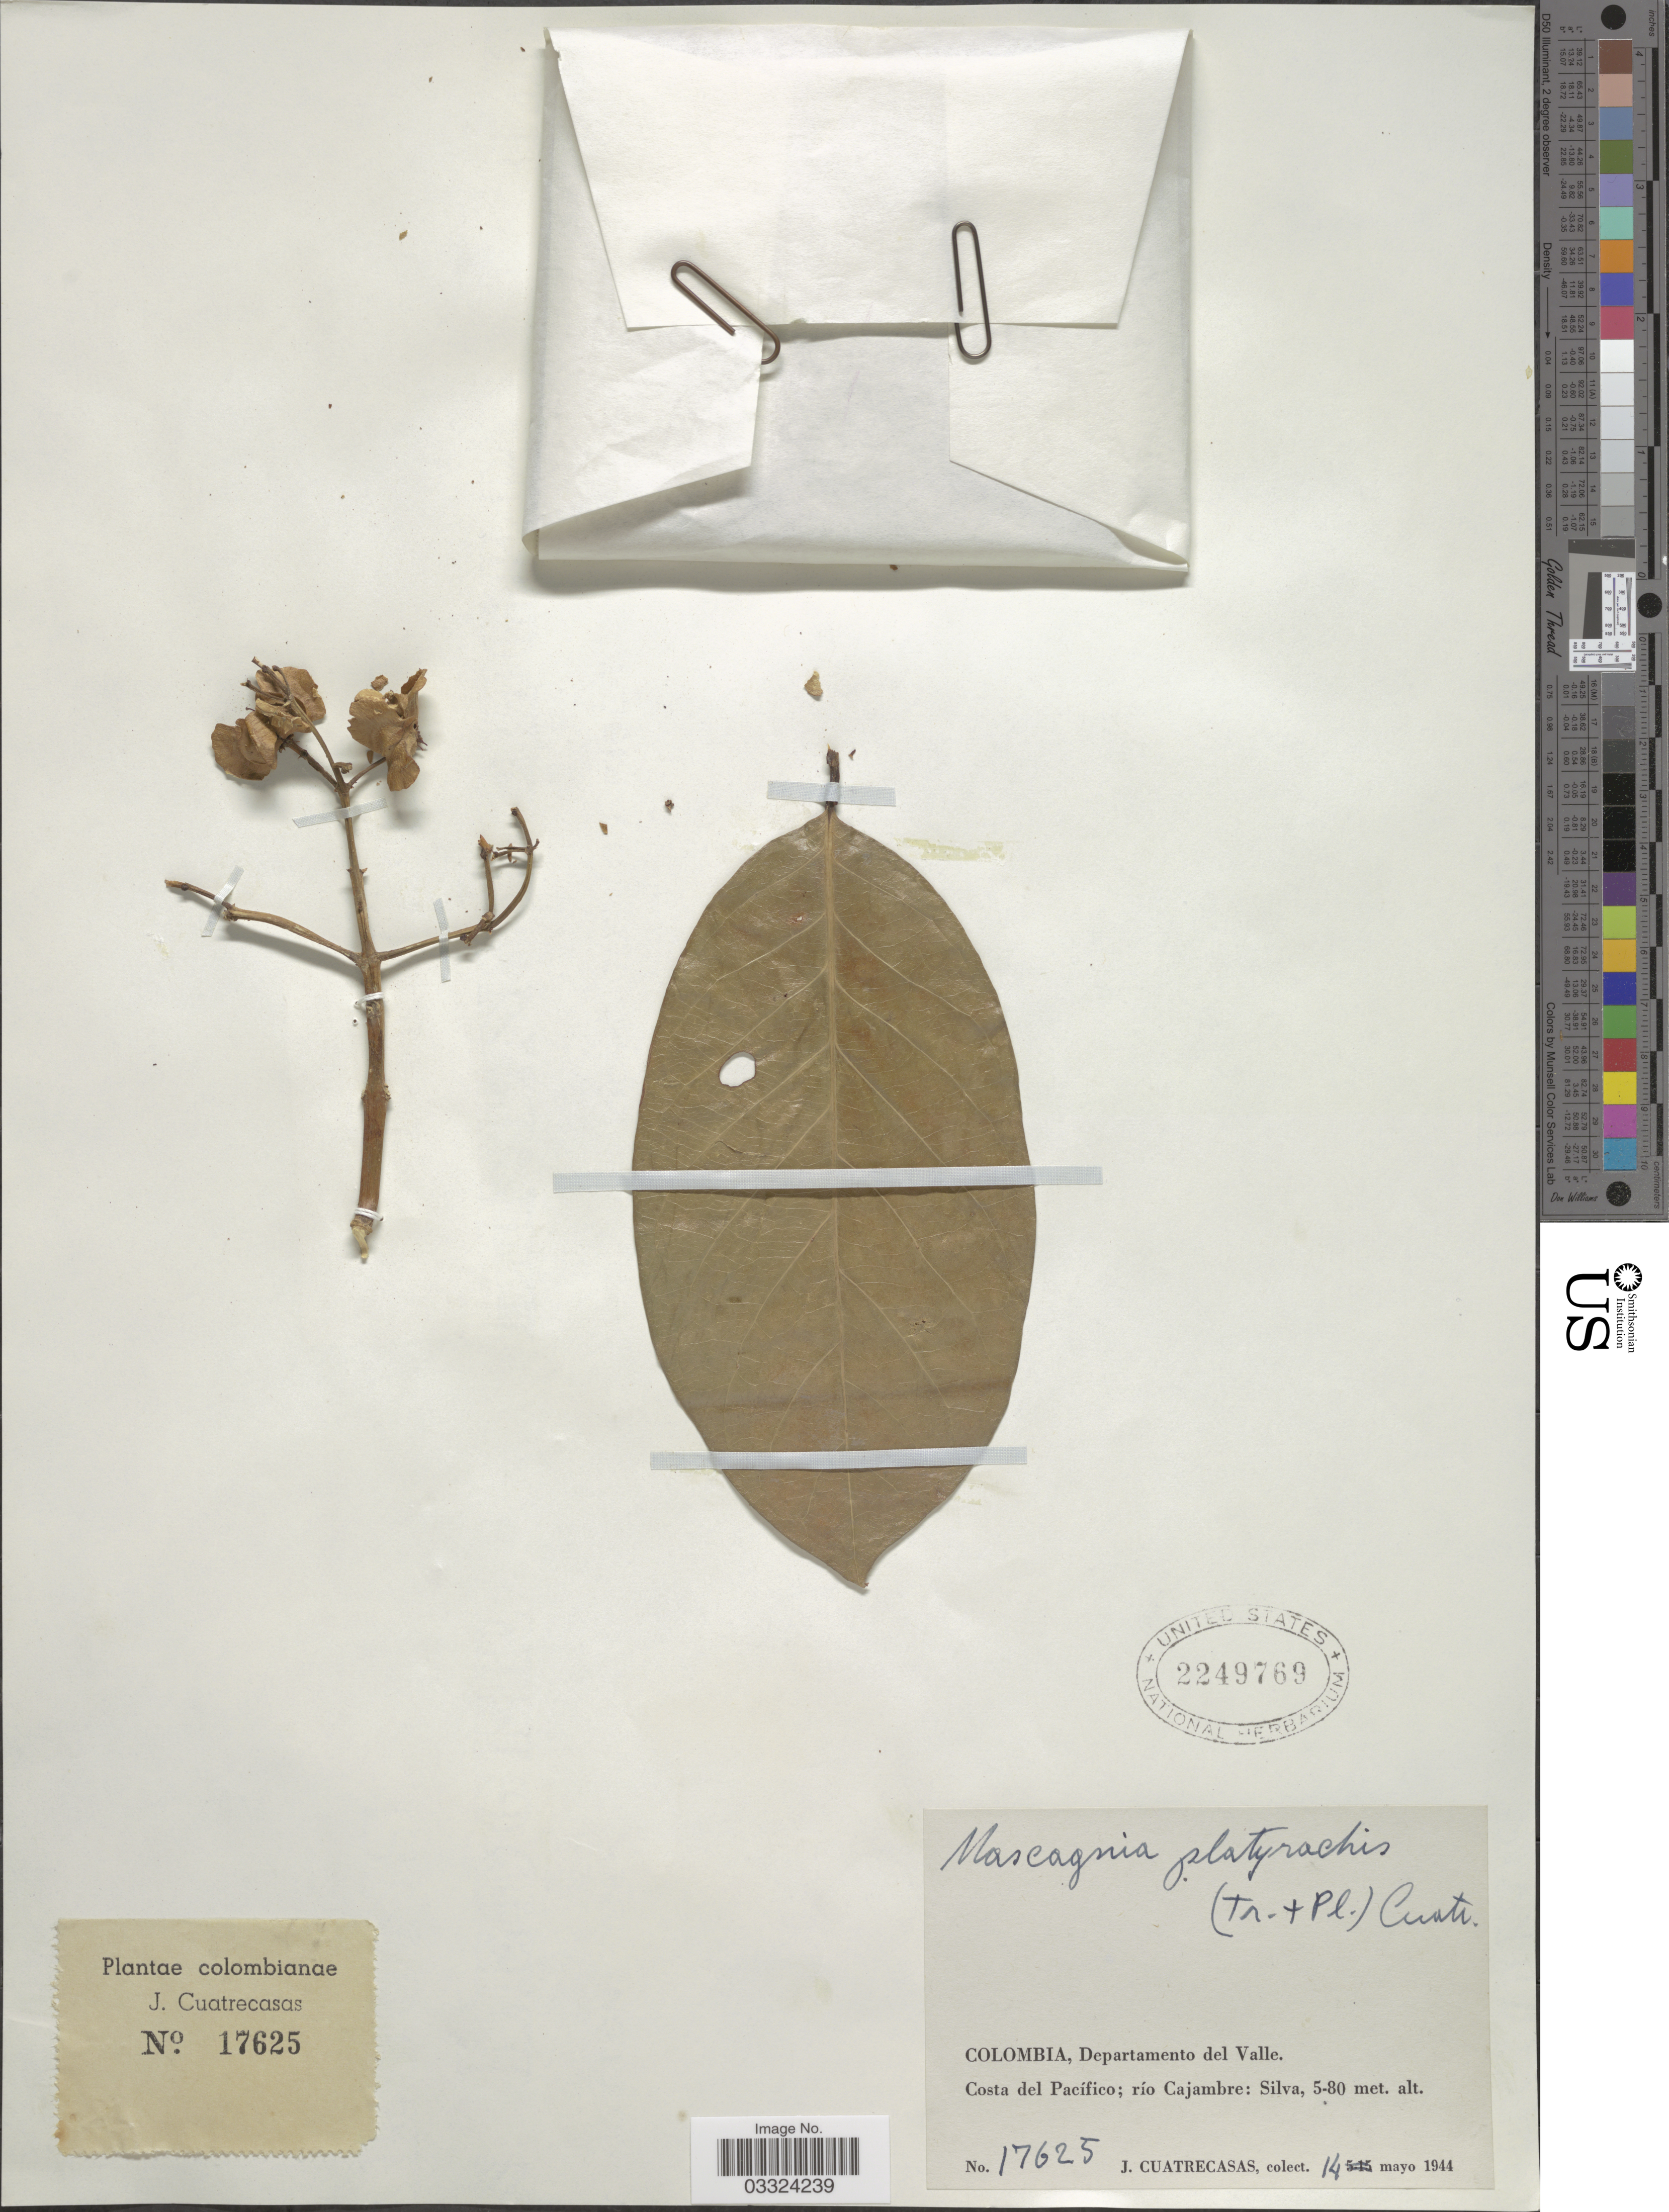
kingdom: Plantae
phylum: Tracheophyta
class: Magnoliopsida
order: Malpighiales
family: Malpighiaceae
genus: Adelphia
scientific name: Adelphia platyrachis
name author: (Triana & Planch.) W.R. Anderson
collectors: J. Cuatrecasas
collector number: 17625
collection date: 1944-05-14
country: Colombia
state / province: Valle del Cauca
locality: Departamento del Valle. Costa del Pacífico; río Cajambre: Silva.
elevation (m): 5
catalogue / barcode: US 2249769